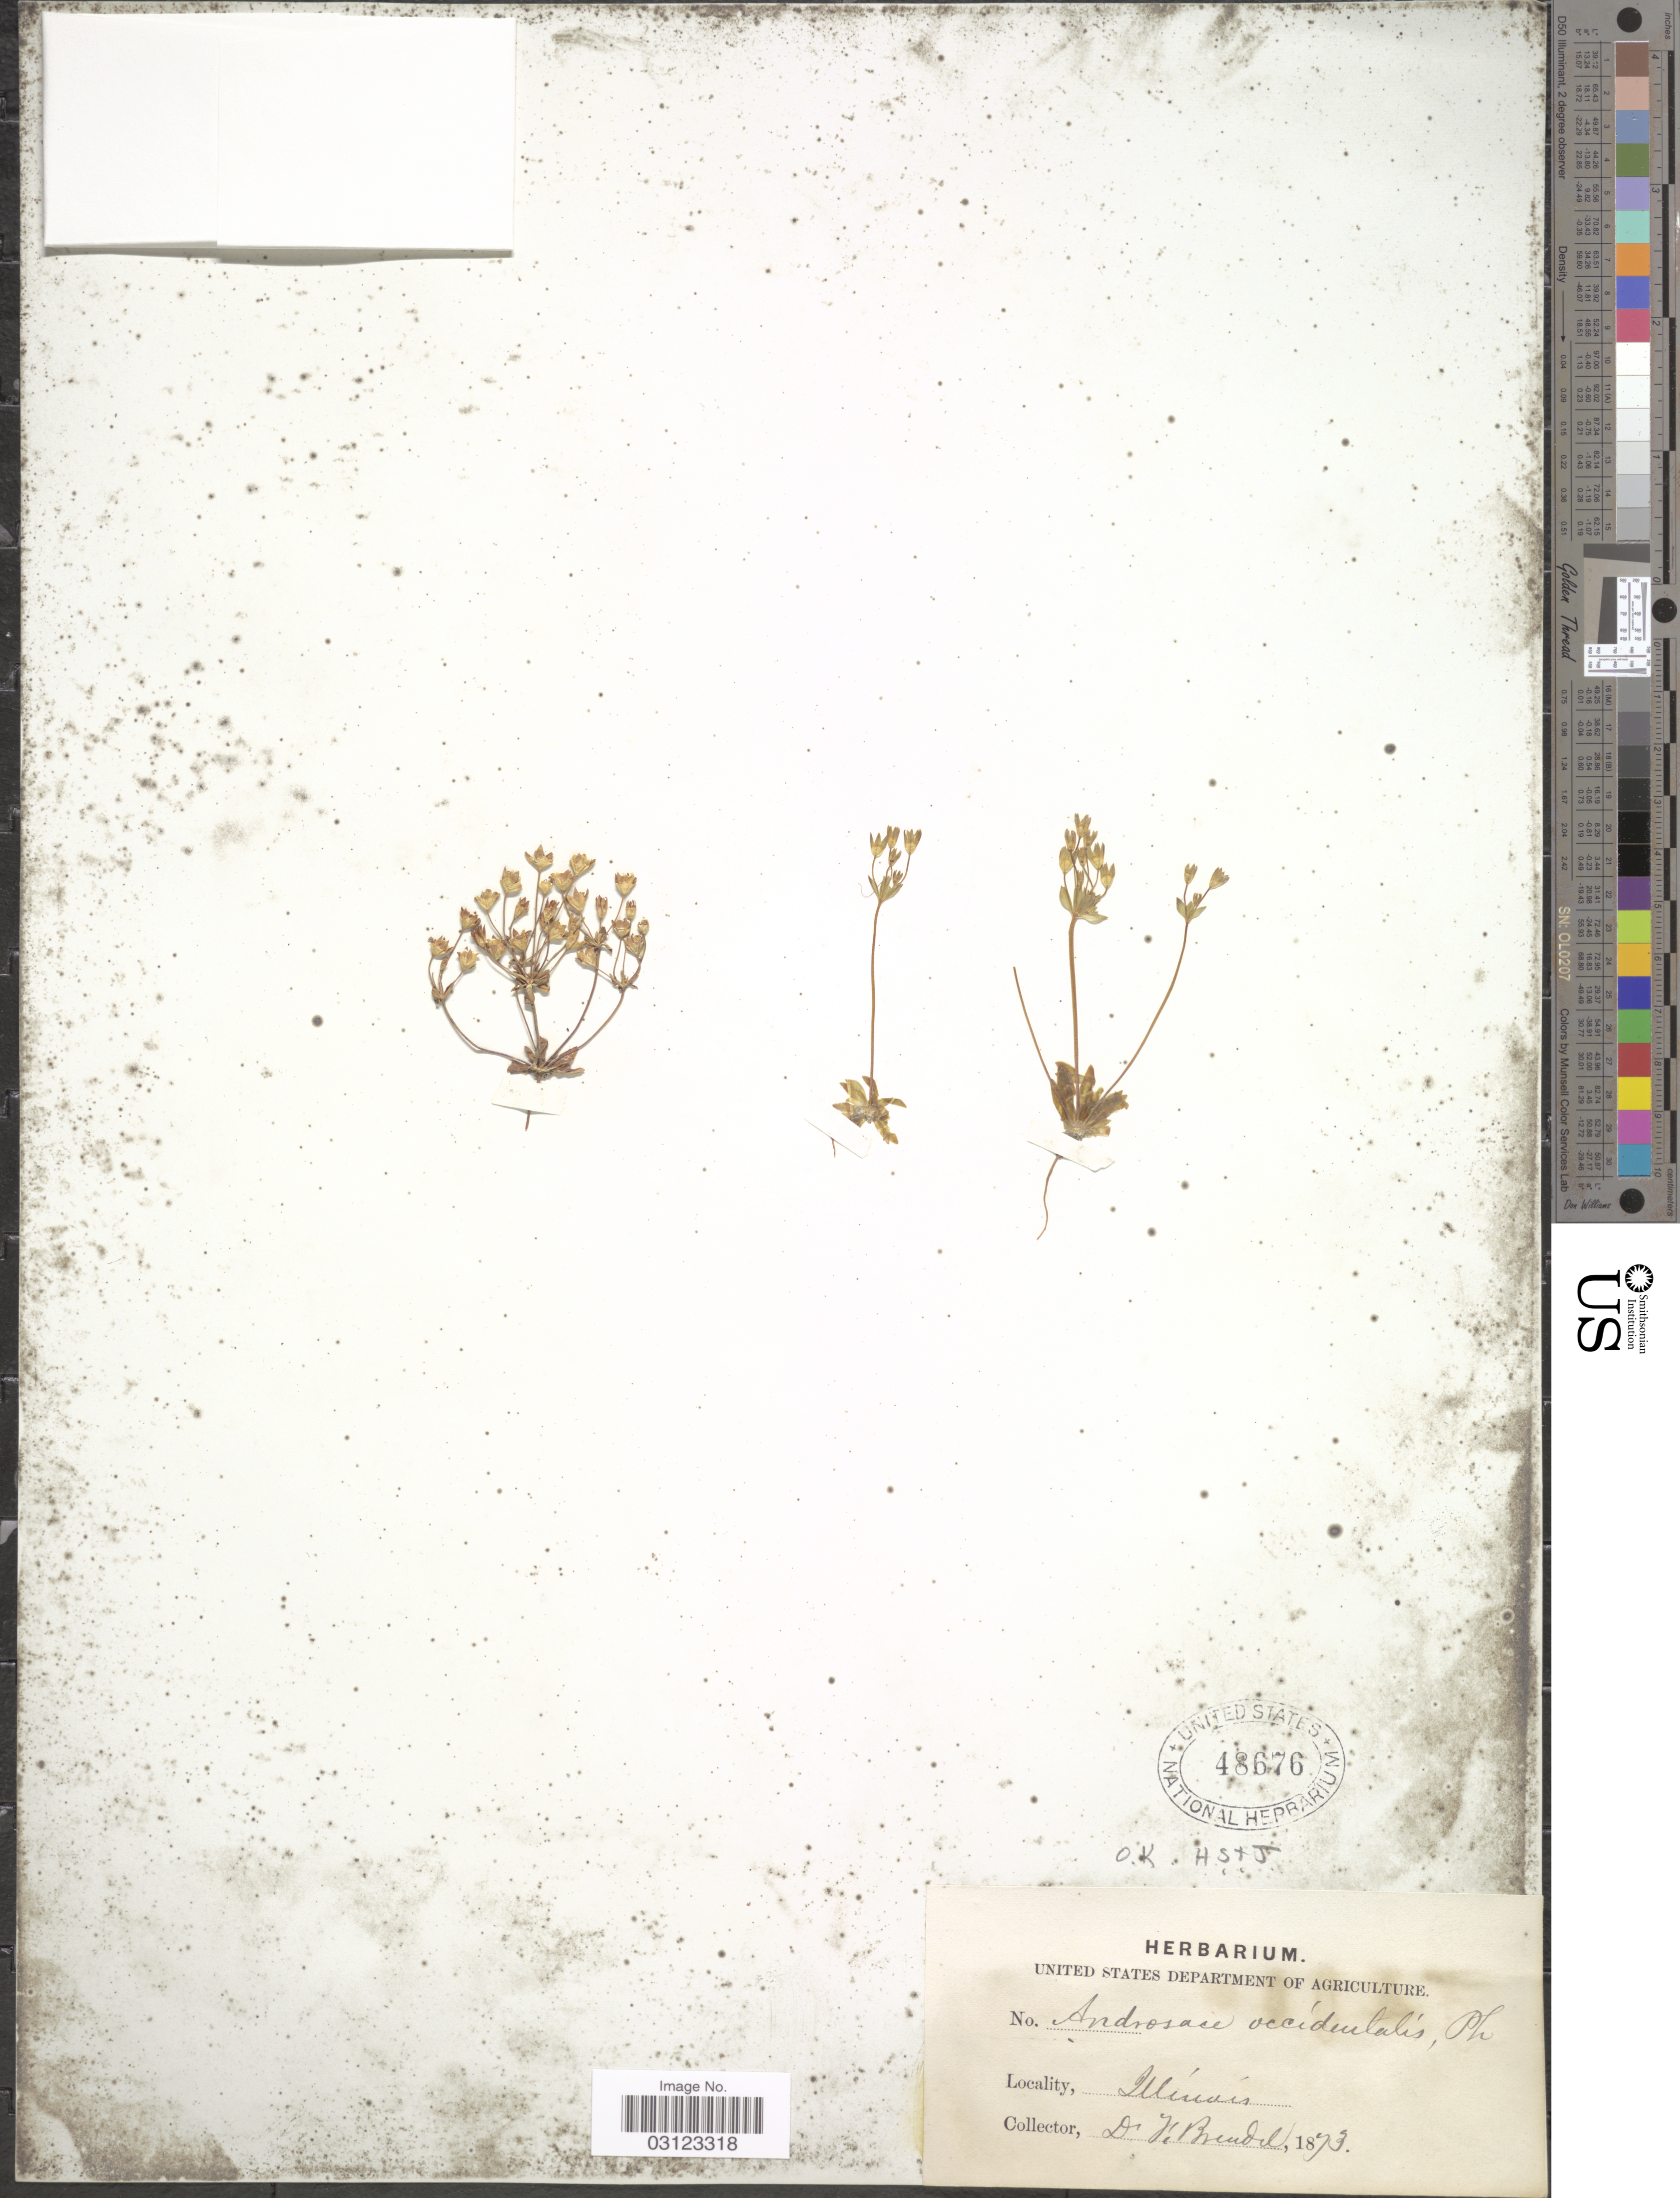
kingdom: Plantae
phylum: Tracheophyta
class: Magnoliopsida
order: Ericales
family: Primulaceae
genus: Androsace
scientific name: Androsace occidentalis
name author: (Pursh) Pursh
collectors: F. Brendel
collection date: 1873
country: United States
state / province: Illinois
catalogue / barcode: US 48676